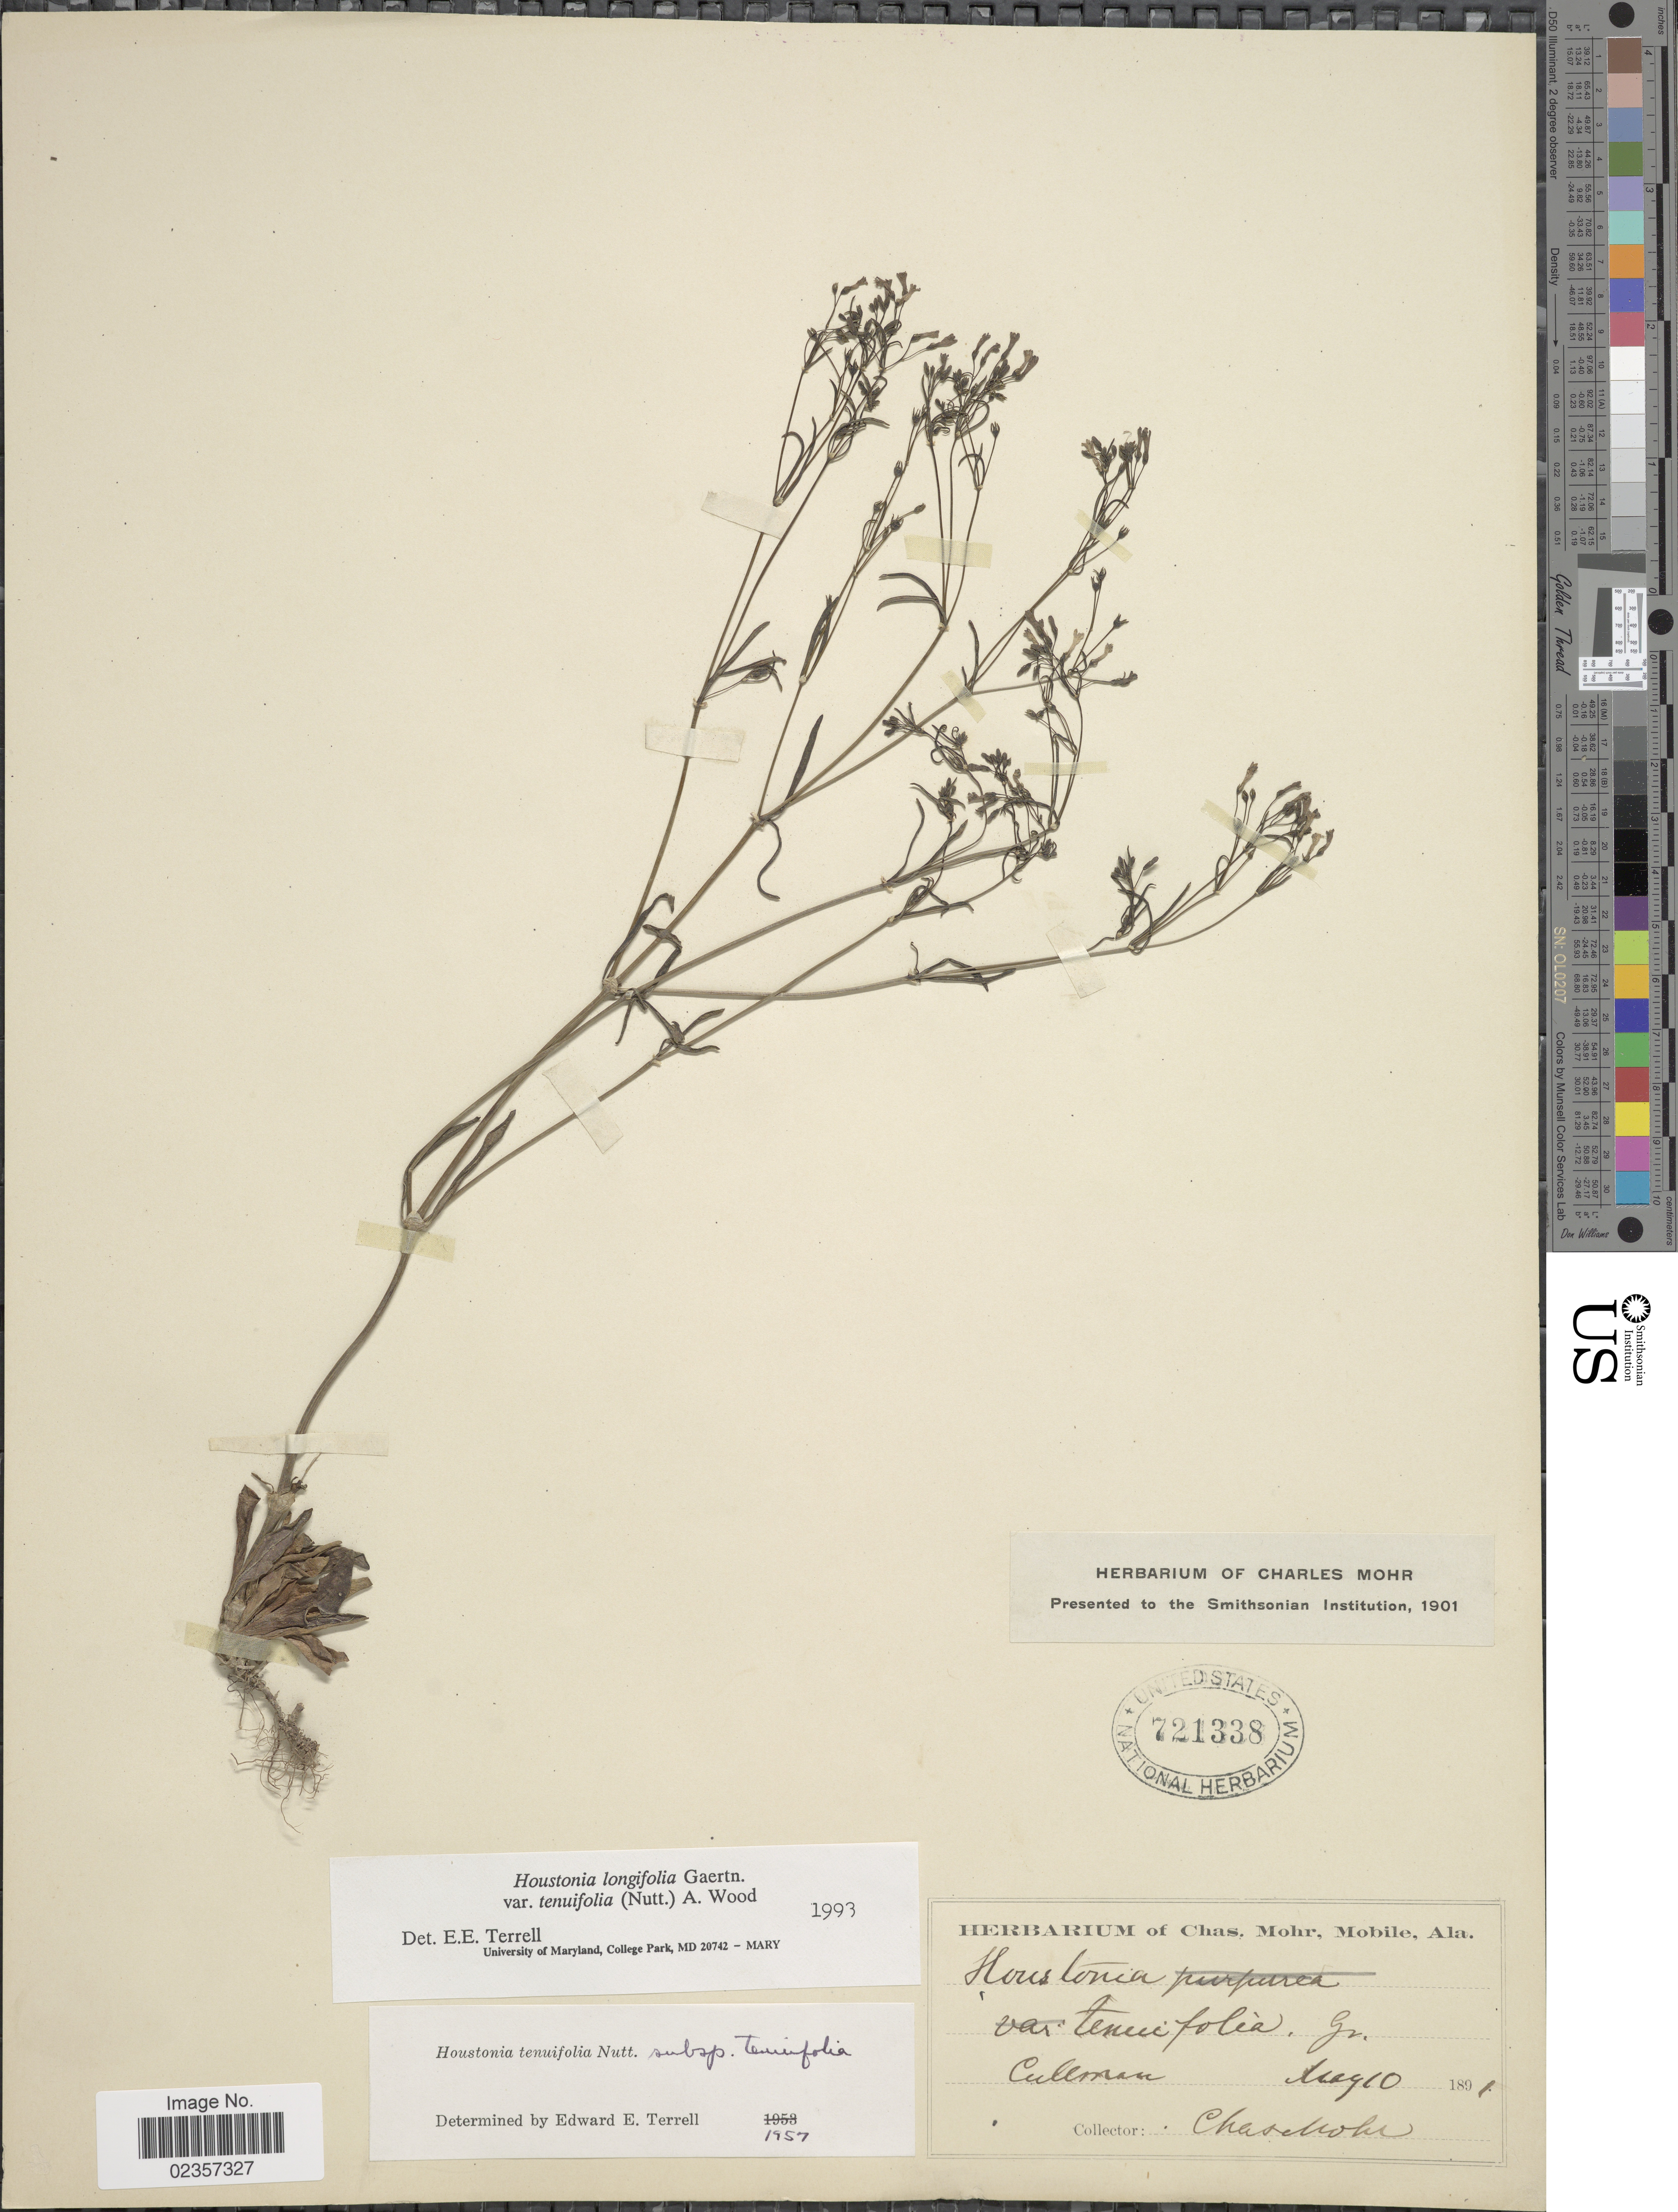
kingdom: Plantae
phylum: Tracheophyta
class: Magnoliopsida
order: Gentianales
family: Rubiaceae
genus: Houstonia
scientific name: Houstonia longifolia var. tenuifolia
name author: (Nutt.) Alph. Wood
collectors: C. T. Mohr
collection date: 1891-05-10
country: United States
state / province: Alabama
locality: Cullman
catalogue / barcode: US 721338